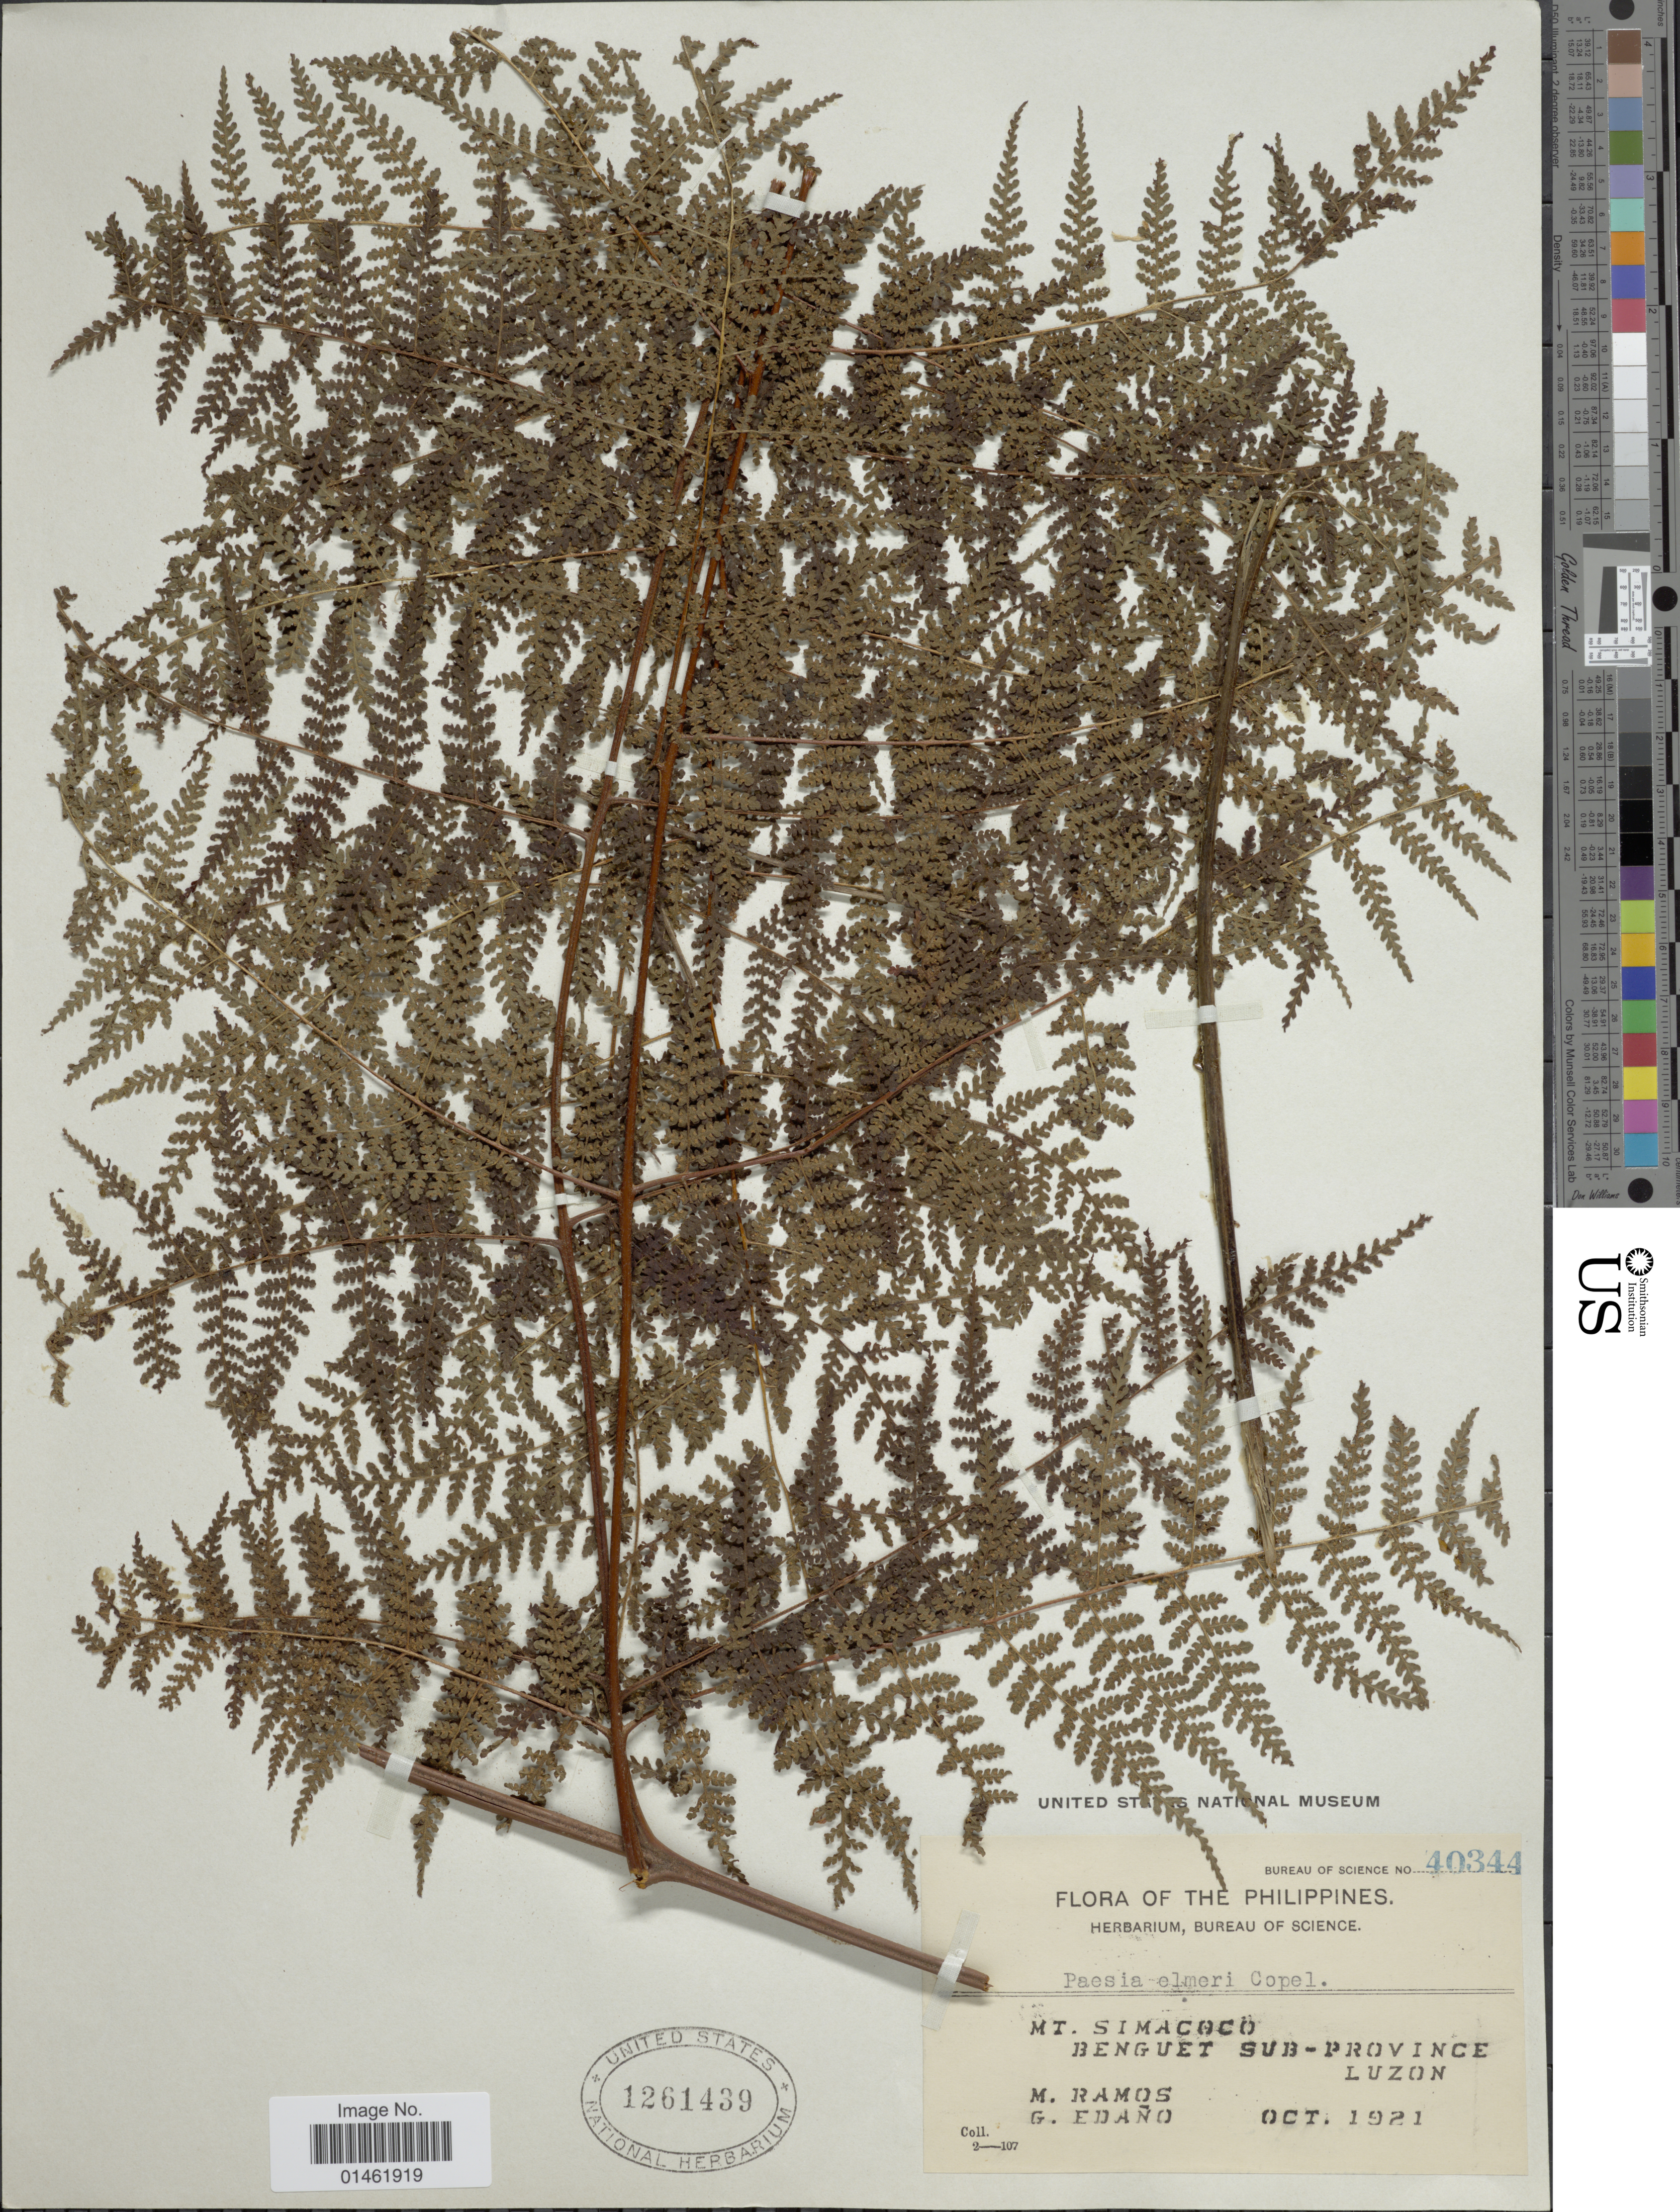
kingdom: Plantae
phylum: Tracheophyta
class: Polypodiopsida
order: Polypodiales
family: Dennstaedtiaceae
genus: Paesia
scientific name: Paesia elmeri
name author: Copel. in Elmer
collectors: M. Ramos & G. Edaño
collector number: Bureau of Science 40344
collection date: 1921-10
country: Philippines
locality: Mt. Simacoco, Benguet Sub-Province, Luzon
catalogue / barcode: US 1261439